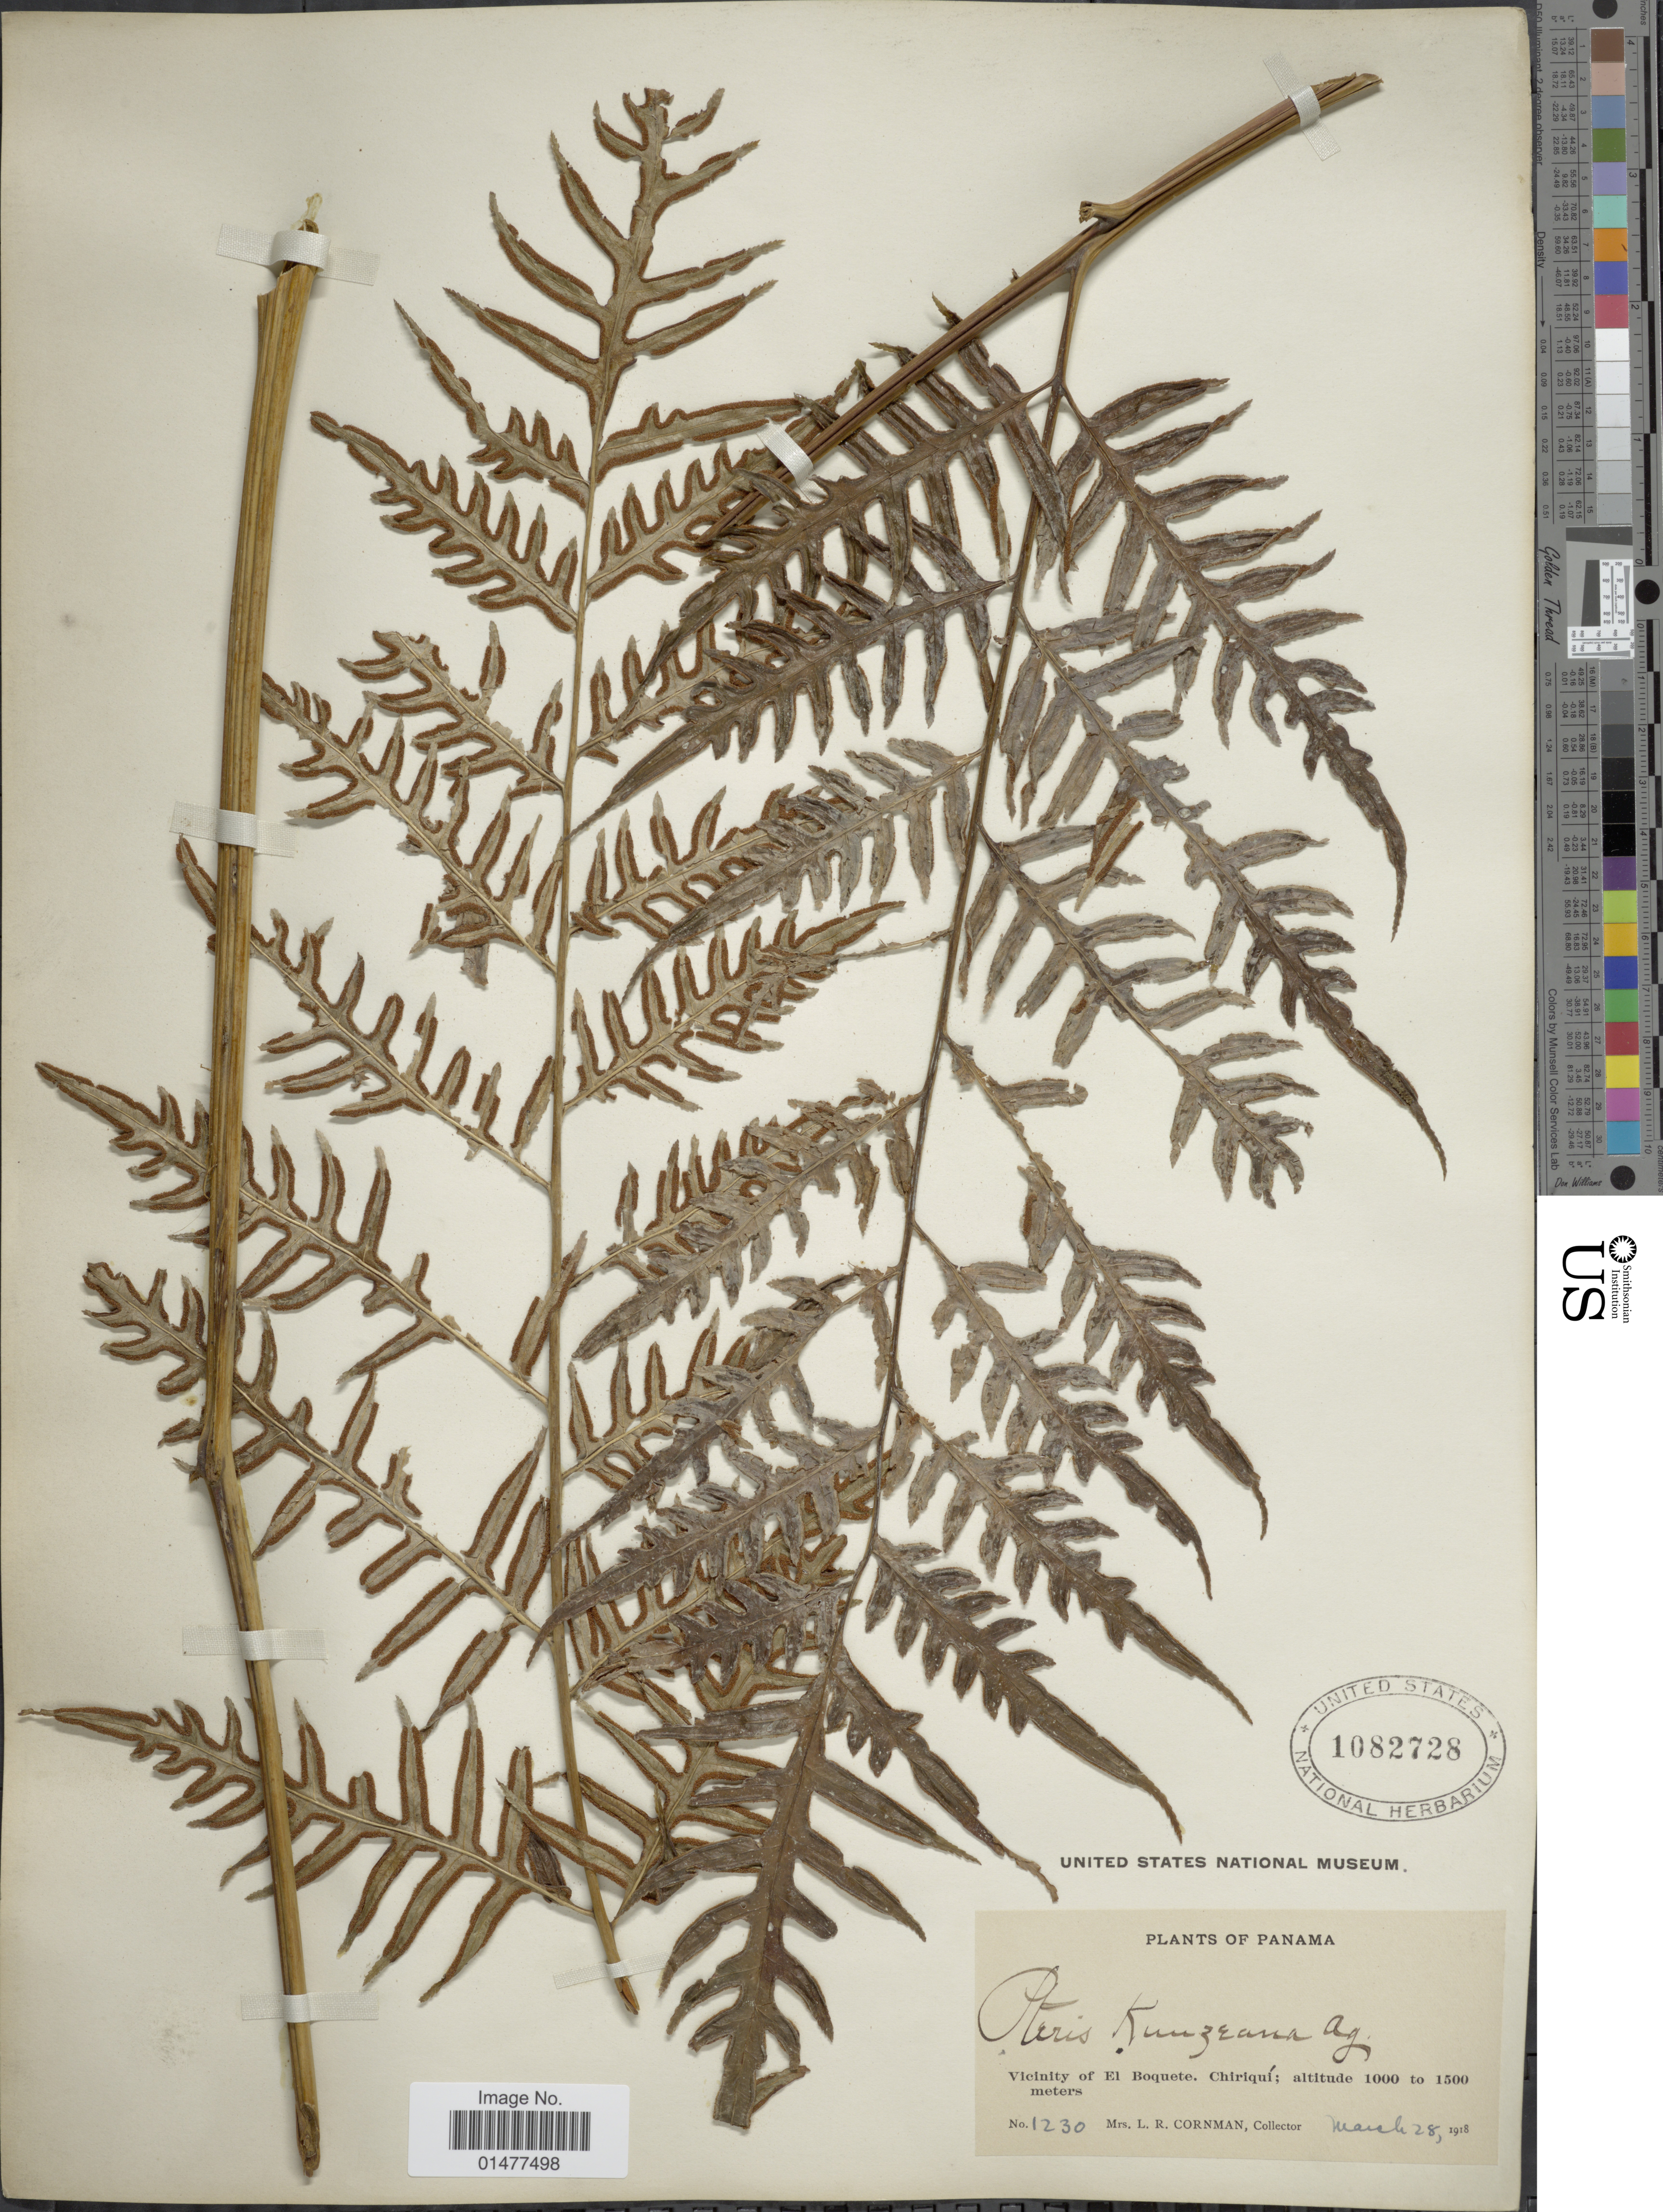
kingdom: Plantae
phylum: Tracheophyta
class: Polypodiopsida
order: Polypodiales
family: Pteridaceae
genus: Pteris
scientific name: Pteris altissima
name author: Poir.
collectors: L. Cornman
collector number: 1230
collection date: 1918-03-28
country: Panama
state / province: Chiriqui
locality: Vicinity of El Boquete.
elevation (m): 1000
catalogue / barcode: US 1082728